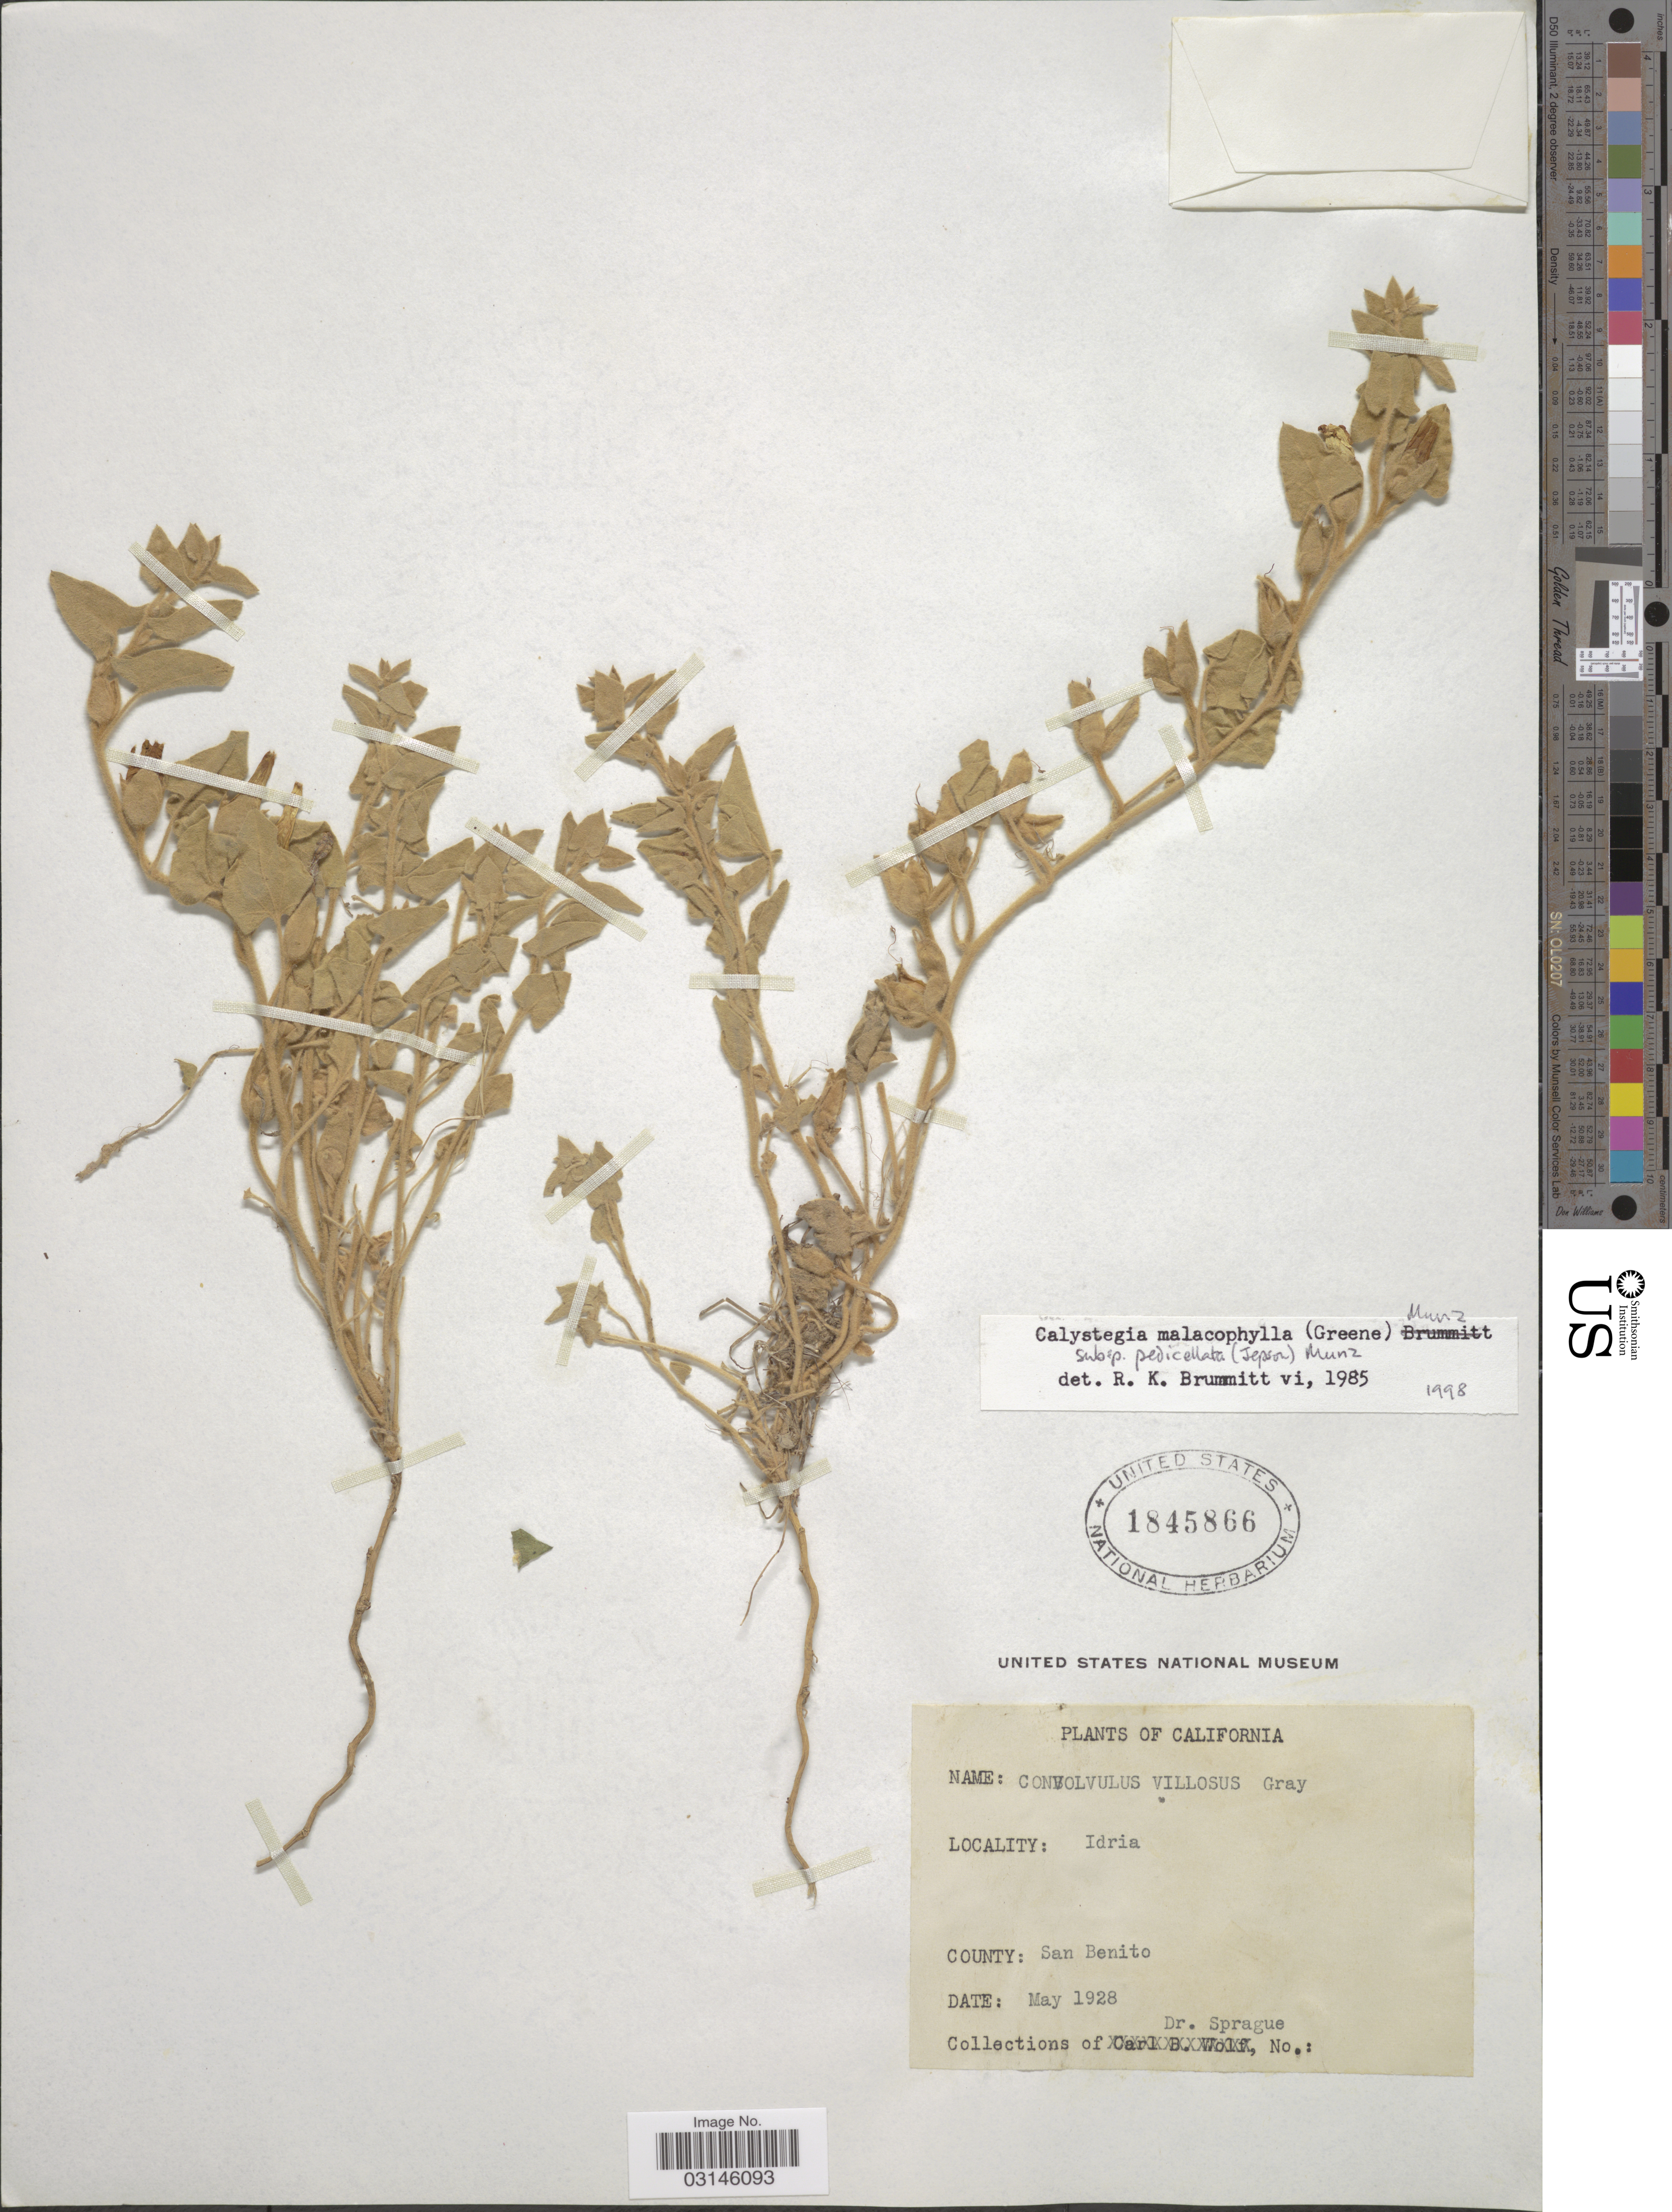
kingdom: Plantae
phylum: Tracheophyta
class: Magnoliopsida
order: Solanales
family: Convolvulaceae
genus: Calystegia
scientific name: Calystegia malacophylla subsp. pedicellata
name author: (Jeps.) Munz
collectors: -- Sprague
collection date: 1928-05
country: United States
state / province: California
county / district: San Benito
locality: Idria. County: San Benito.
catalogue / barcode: US 1845866